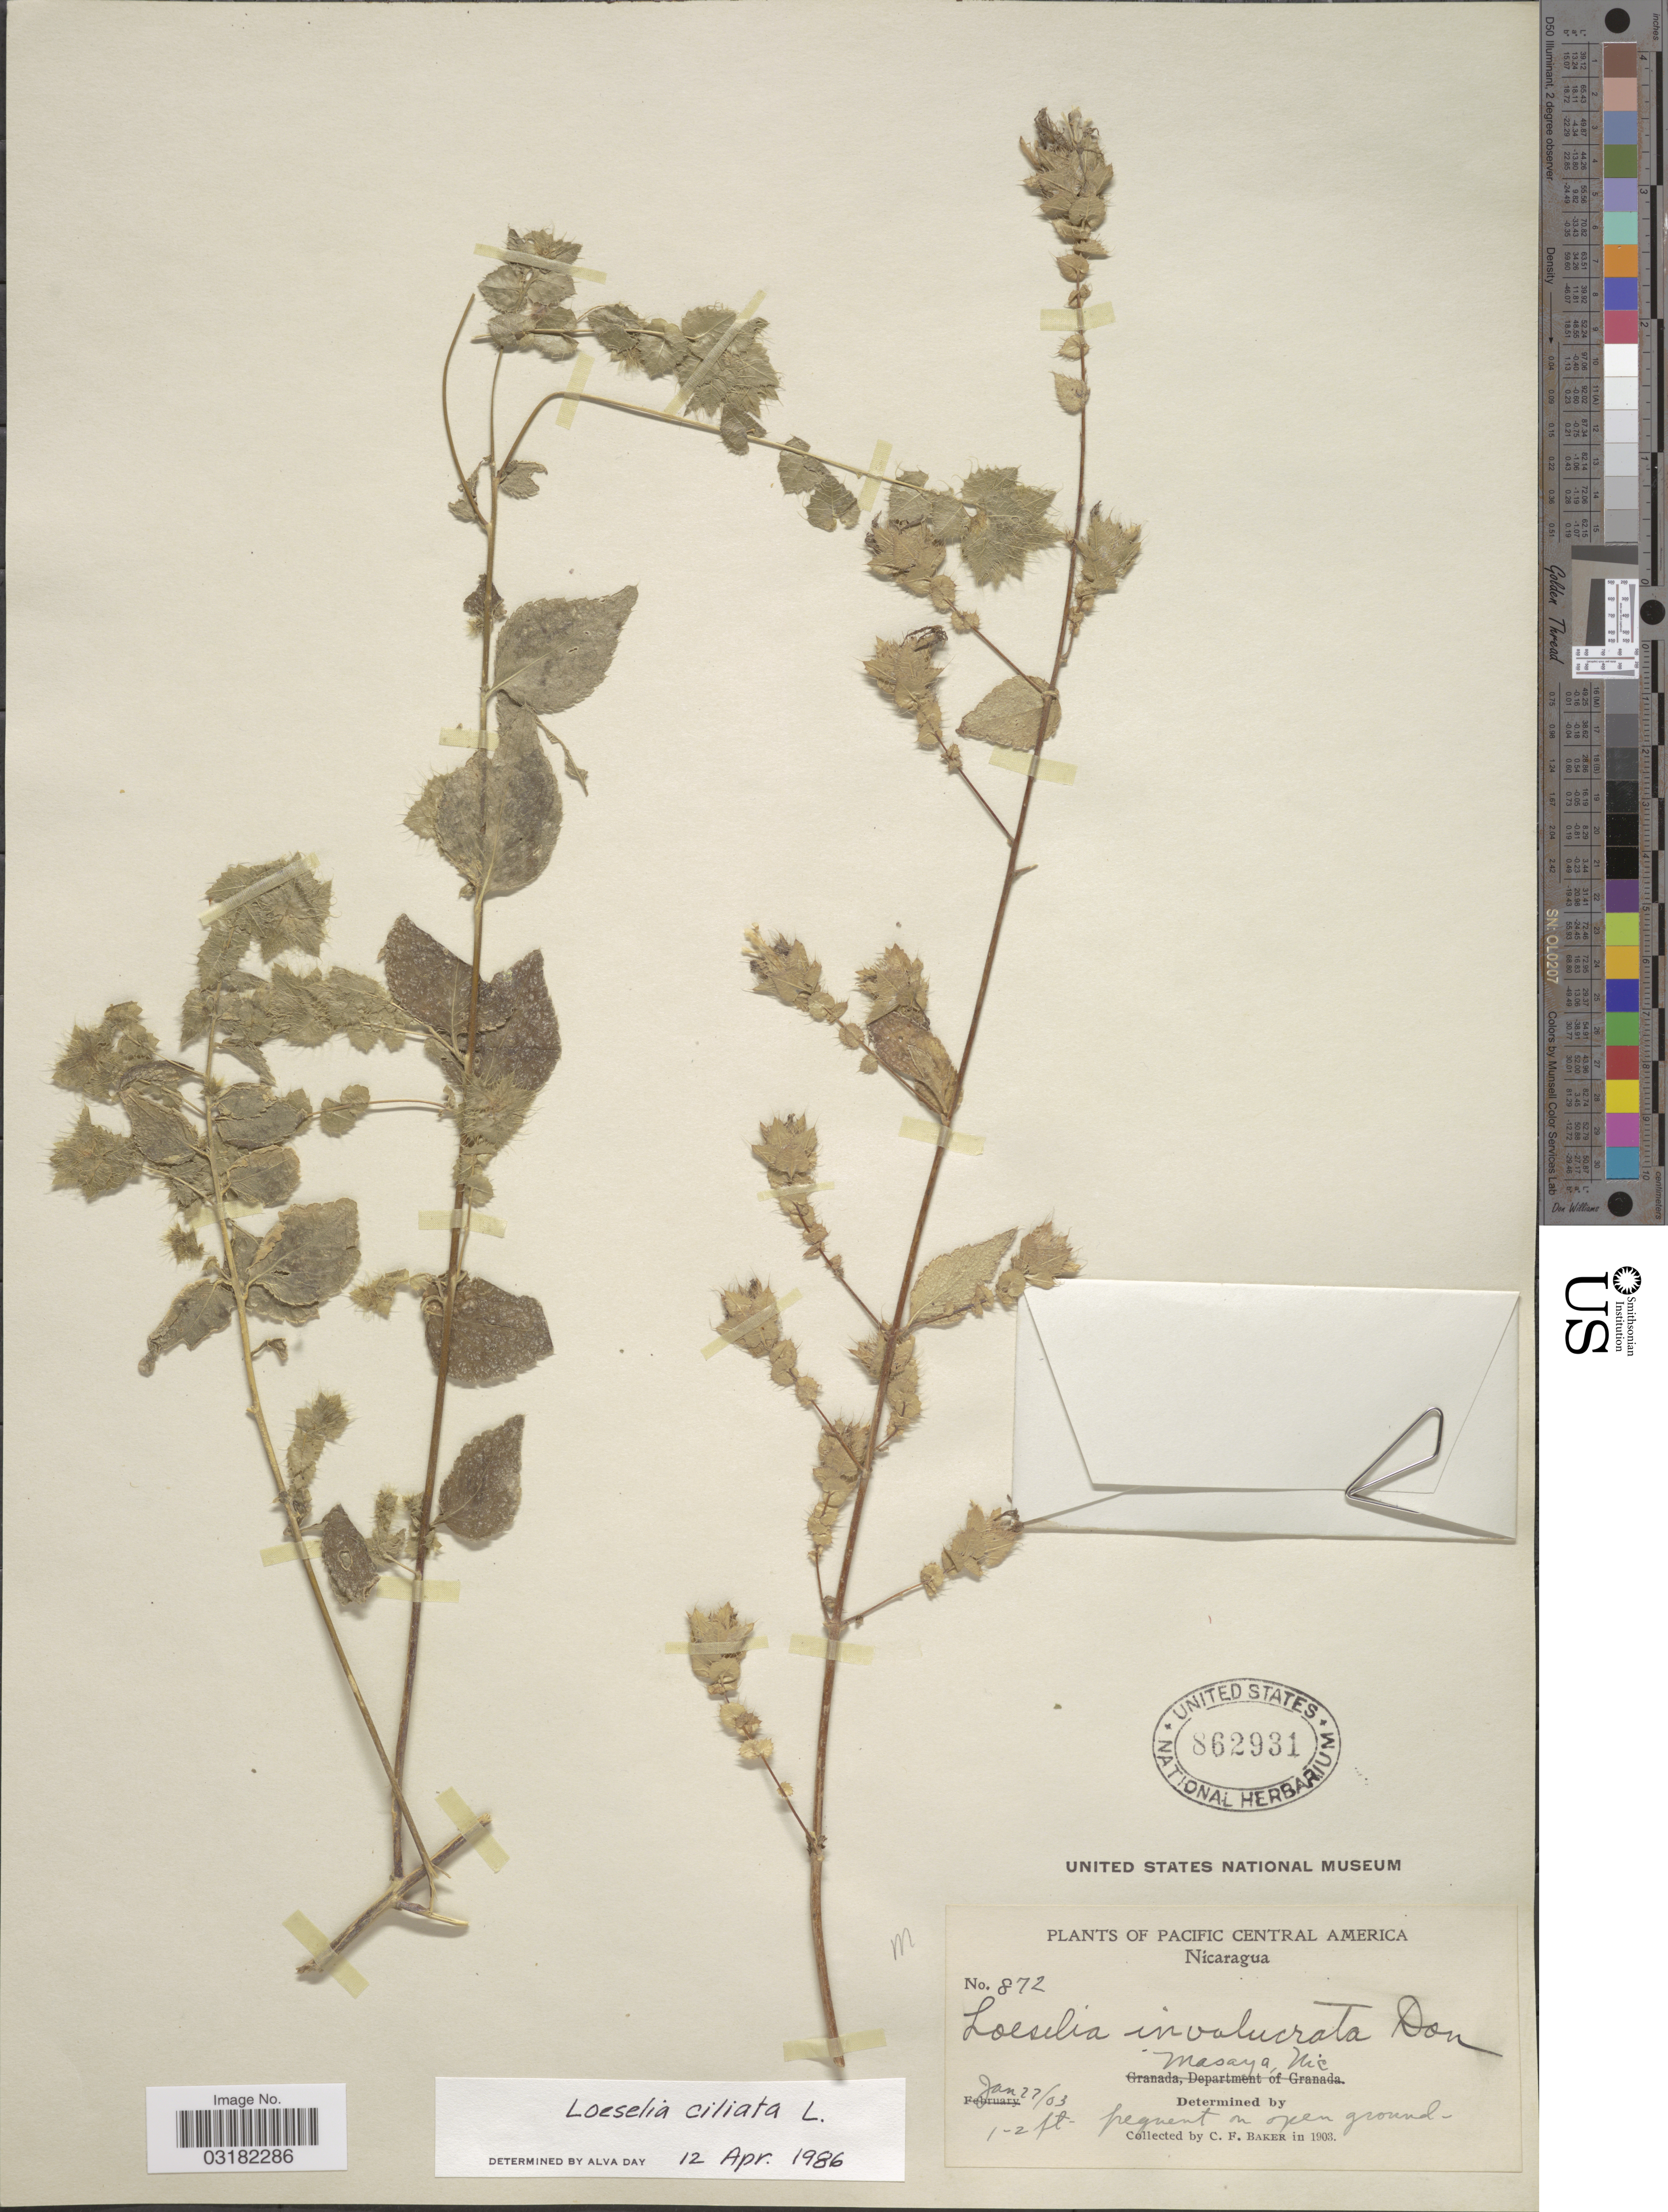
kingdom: Plantae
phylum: Tracheophyta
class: Magnoliopsida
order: Ericales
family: Polemoniaceae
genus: Loeselia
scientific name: Loeselia ciliata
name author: L.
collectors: C. F. Baker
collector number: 872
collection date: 1903-01-22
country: Nicaragua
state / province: Masaya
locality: Pacific Central America.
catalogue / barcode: US 862931